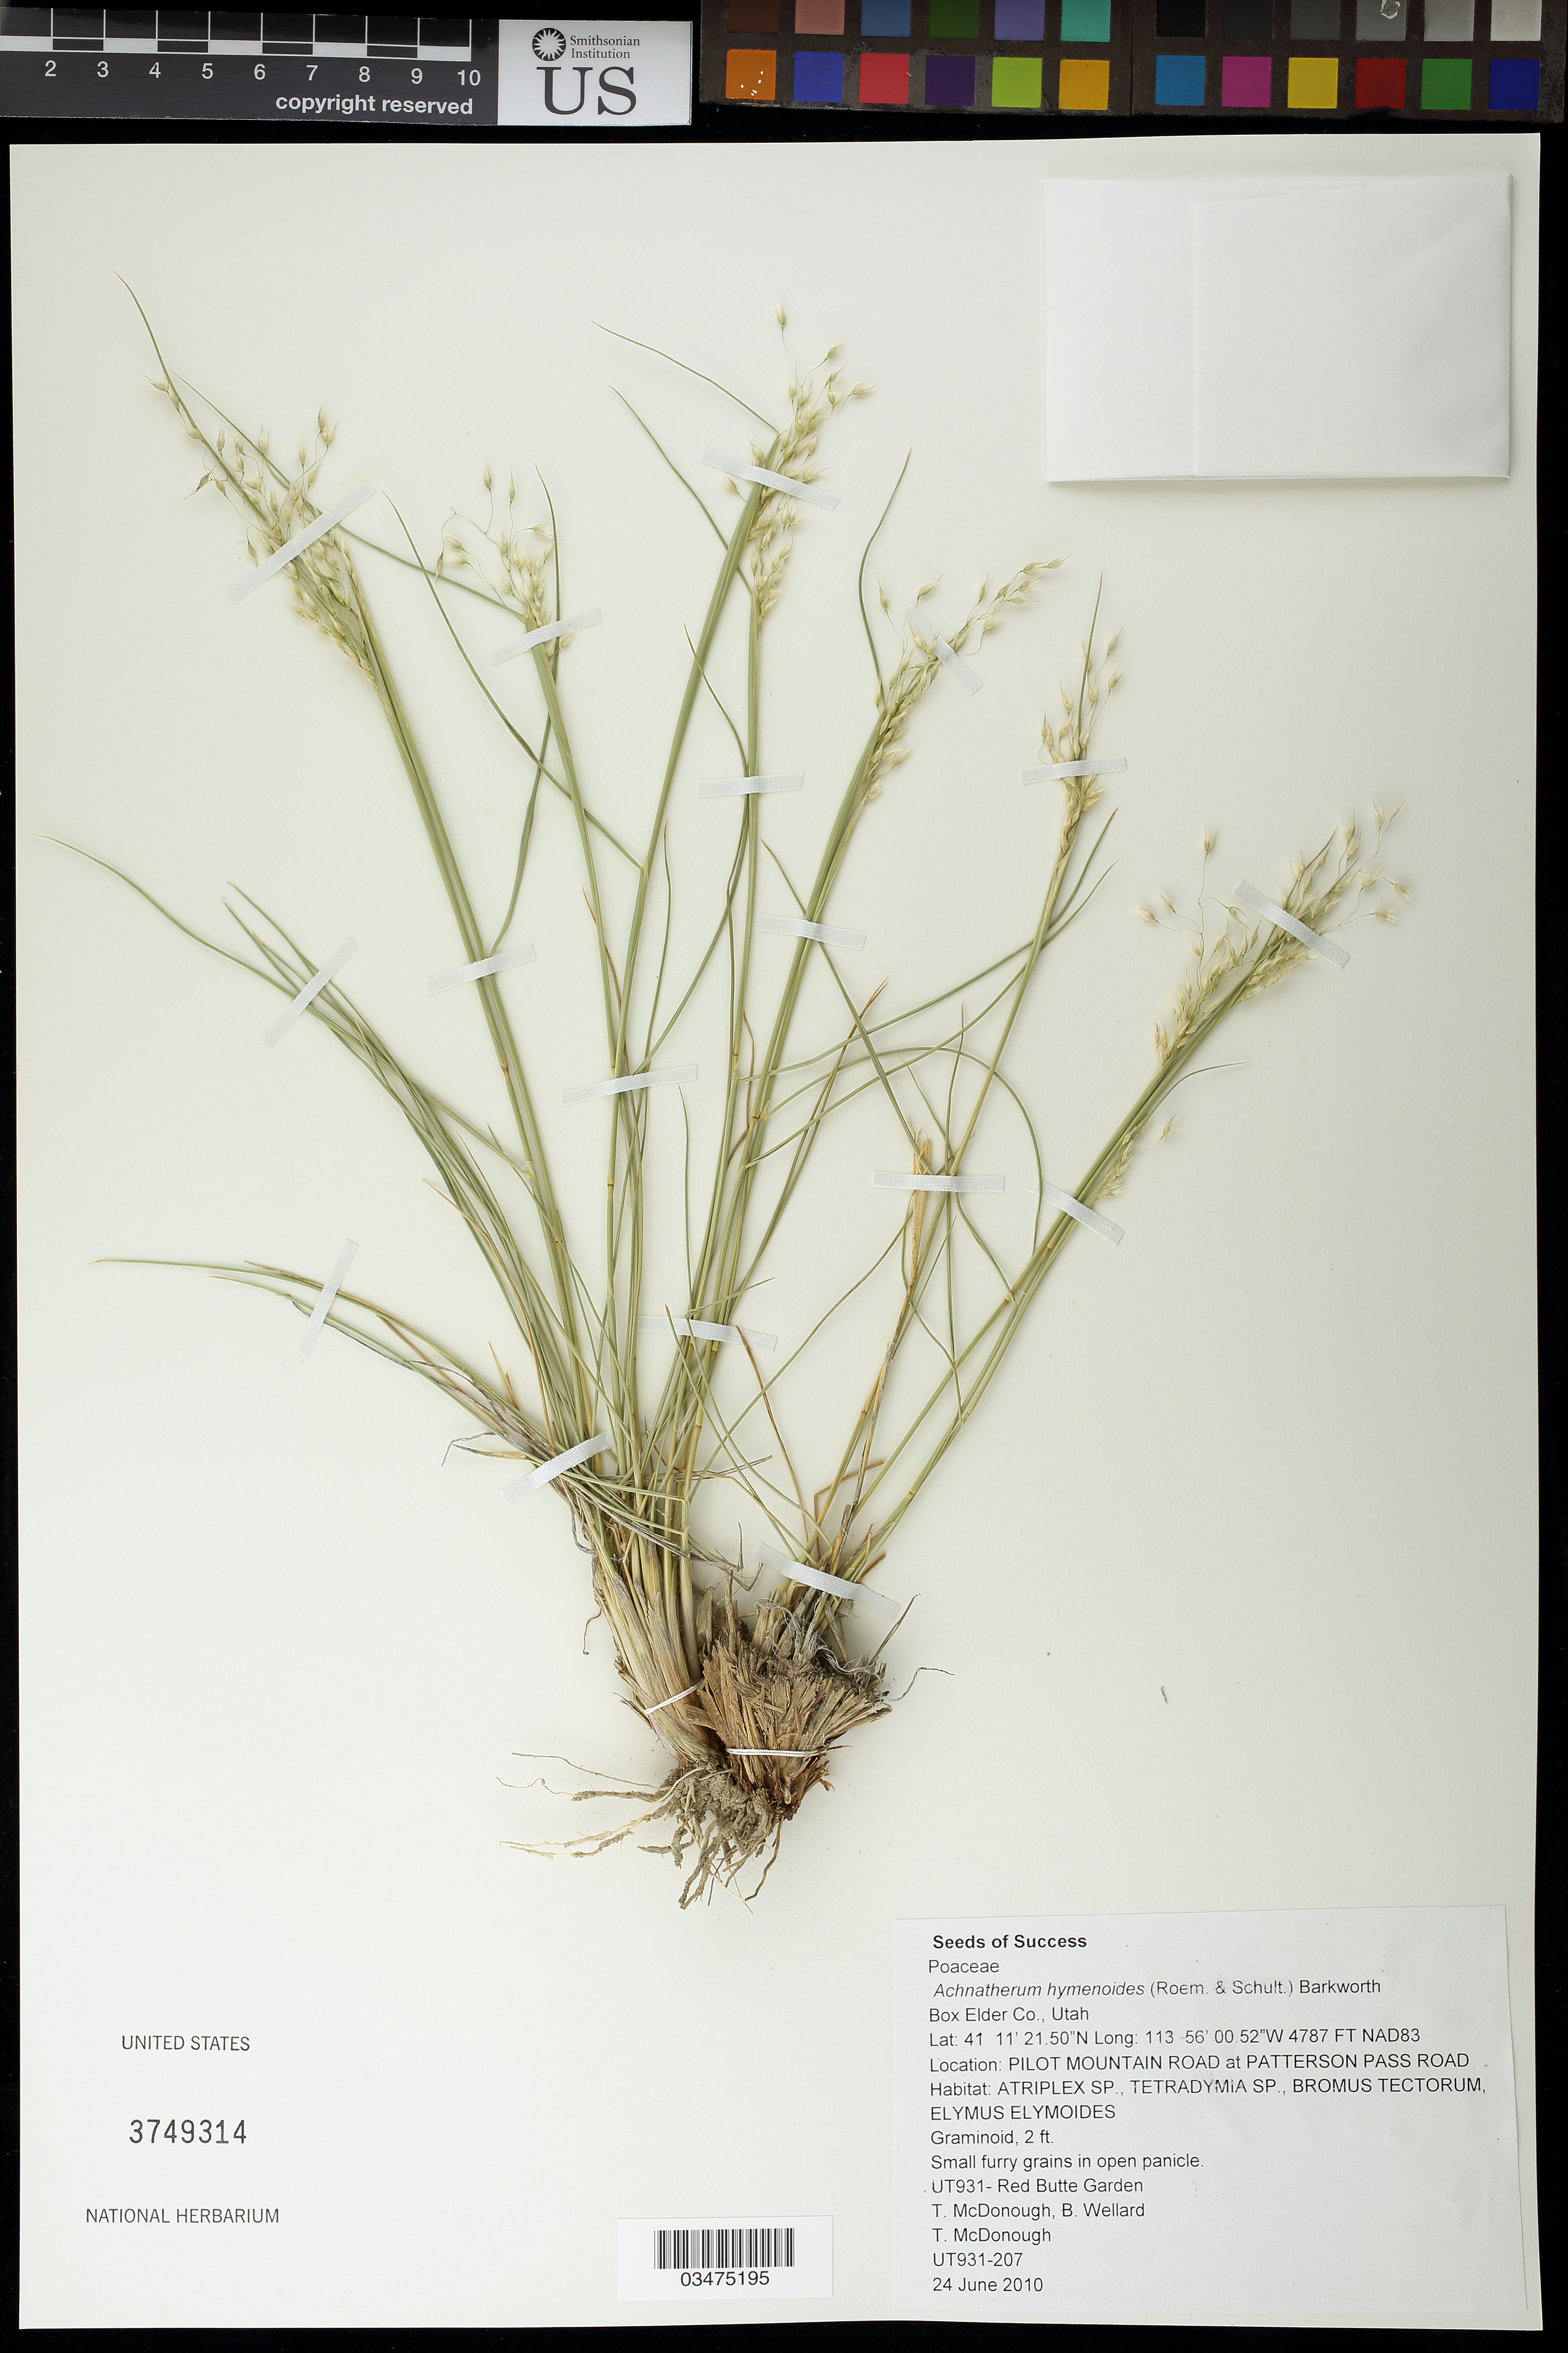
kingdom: Plantae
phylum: Tracheophyta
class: Liliopsida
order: Poales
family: Poaceae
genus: Achnatherum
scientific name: Achnatherum hymenoides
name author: (Roem. & Schult.) Barkworth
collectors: T. McDonough & B. Wellard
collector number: UT931-207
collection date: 2010-06-24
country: United States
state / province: Utah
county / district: Box Elder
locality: Pilot Mountain Rd, 2.5 mi. up Patterson Pass Rd.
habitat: With Atrplex sp., Tetradymia sp, ect.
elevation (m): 1459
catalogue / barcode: US 3749314